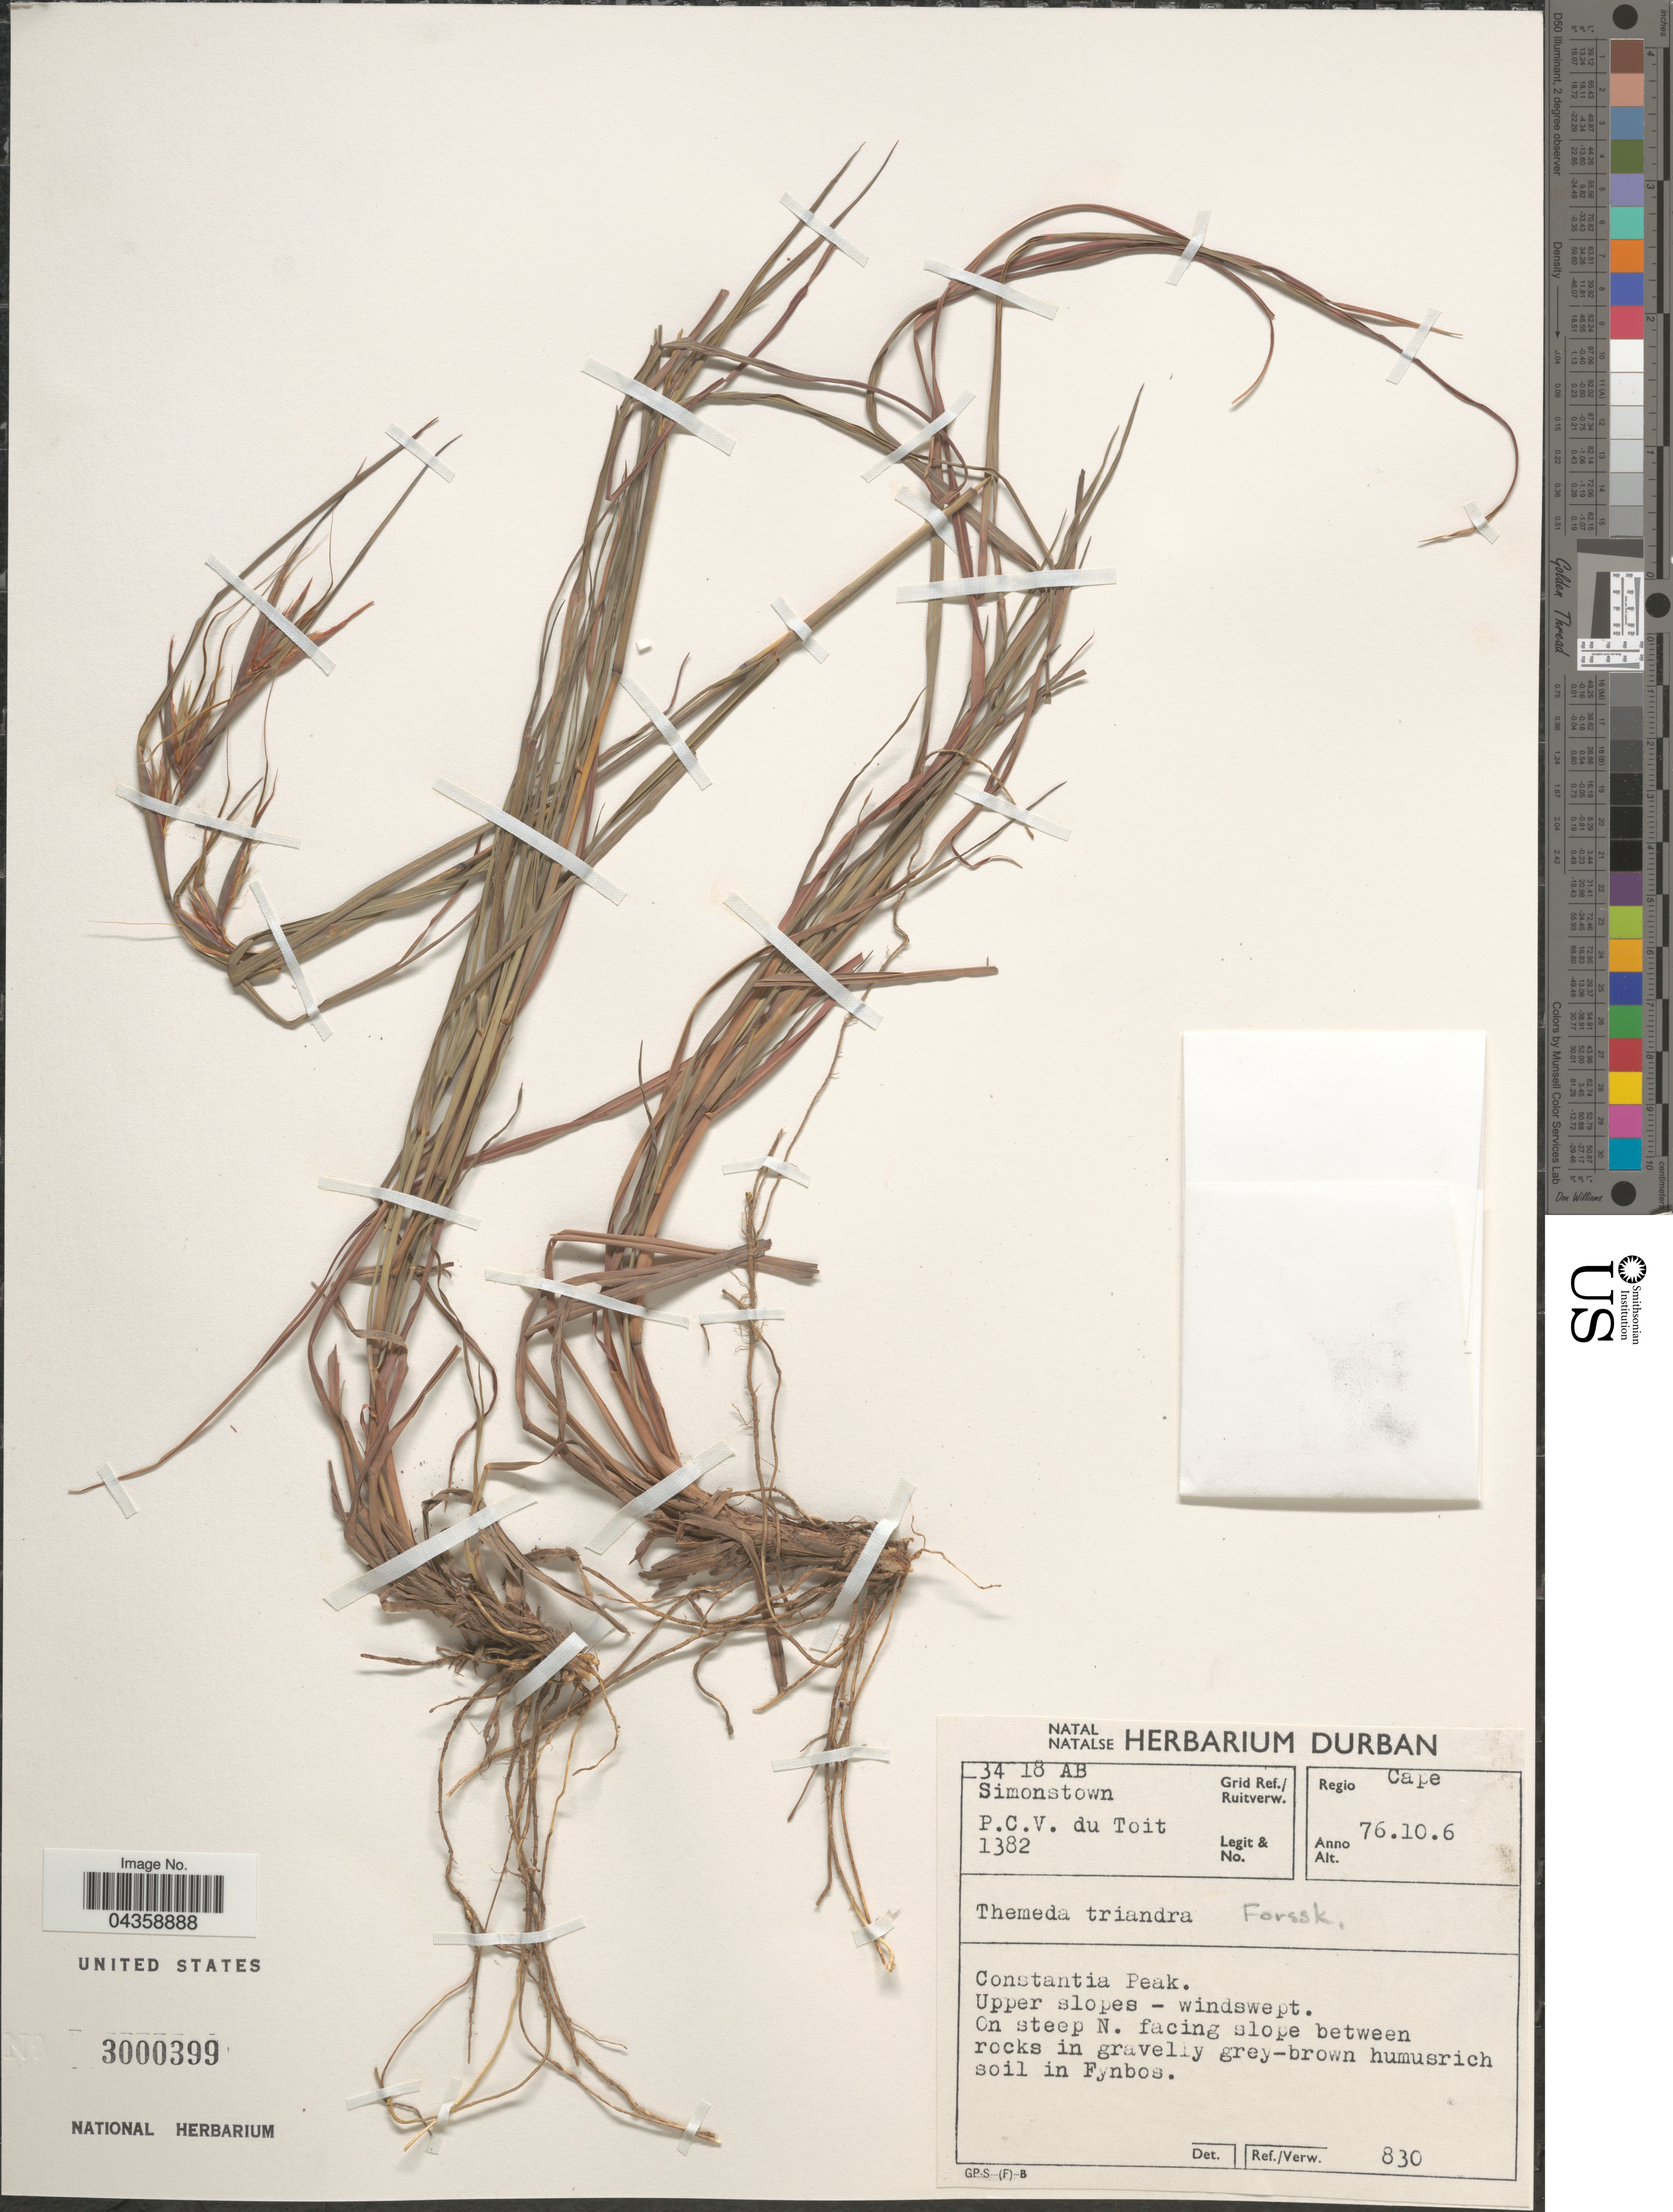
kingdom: Plantae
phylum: Tracheophyta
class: Liliopsida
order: Poales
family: Poaceae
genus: Themeda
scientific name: Themeda triandra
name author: Forssk.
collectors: P. Du Toit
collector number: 1382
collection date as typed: Transcribed d/m/y: 6/10/76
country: South Africa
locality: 34 18 AB Simonstown Grid Ref./Ruitverw. Regio Cape. Constantia Peak. Upper slopes - windswept. On steep N. facing slope.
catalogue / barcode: US 3000399